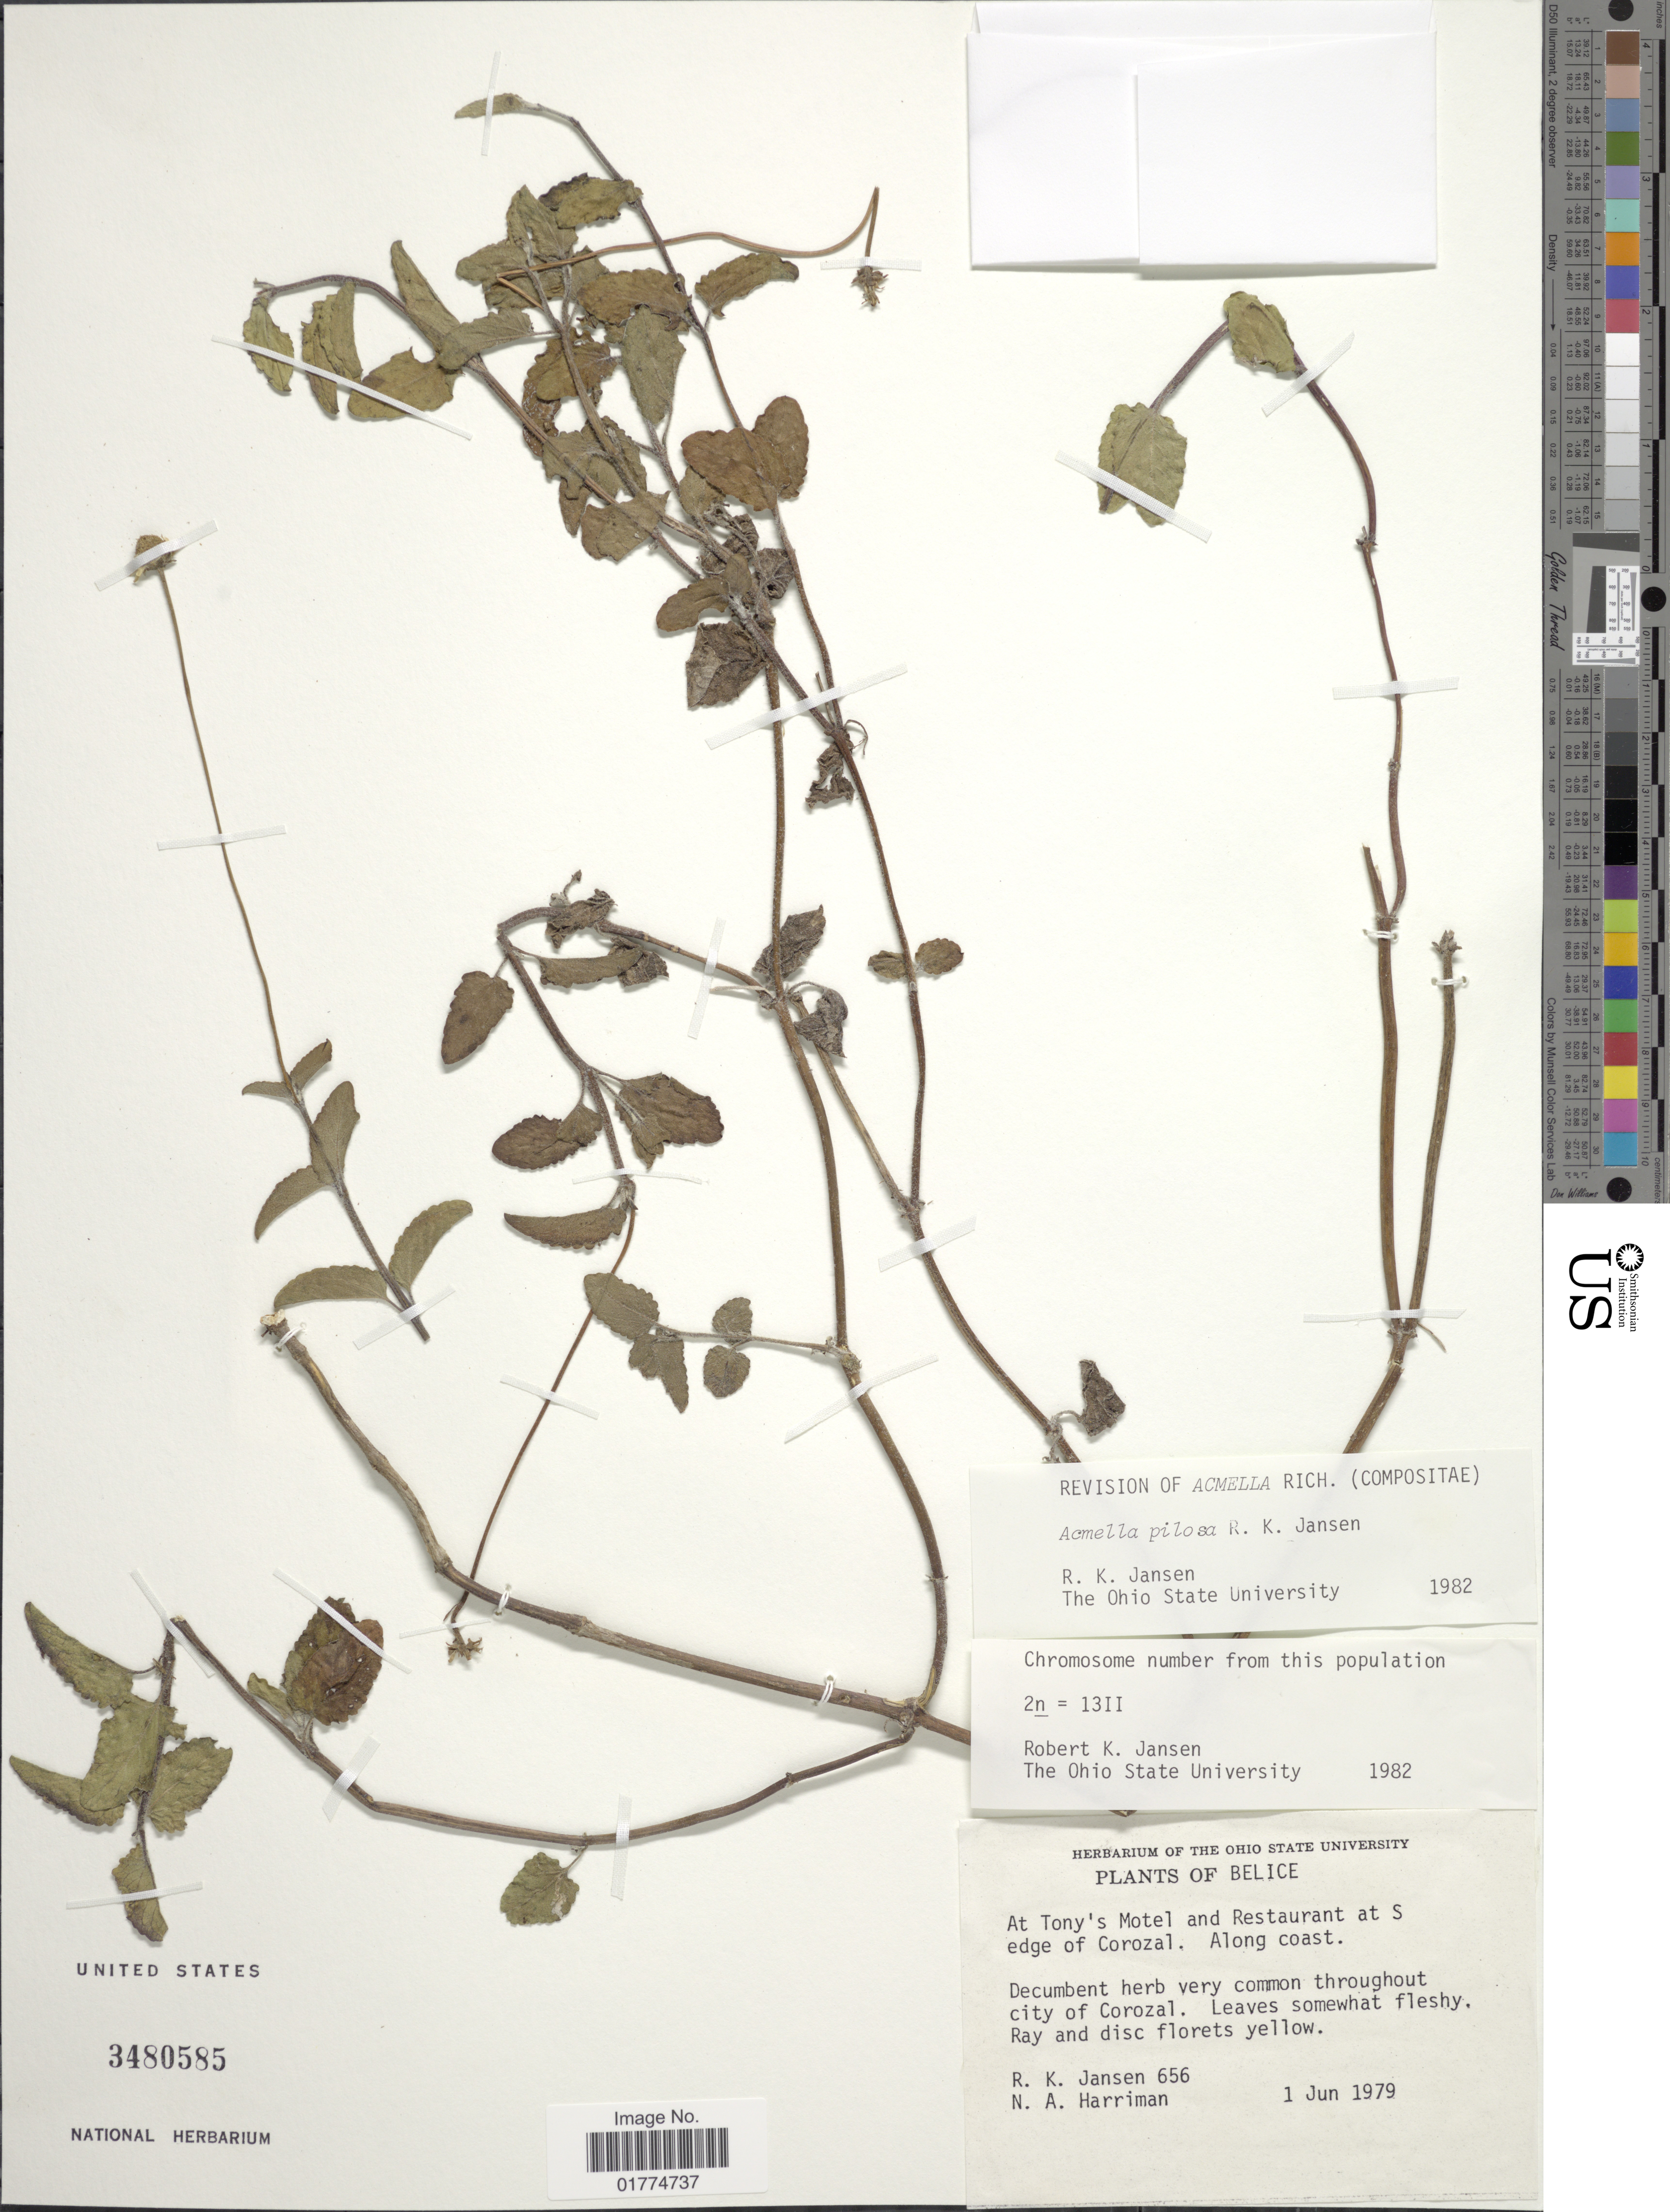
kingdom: Plantae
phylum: Tracheophyta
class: Magnoliopsida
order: Asterales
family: Asteraceae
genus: Acmella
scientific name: Acmella pilosa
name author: R.K. Jansen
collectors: R. K. Jansen & N. A. Harriman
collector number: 656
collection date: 1979-06-01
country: Belize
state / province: Corozal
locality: Belice. At Tony's Motel and Restaurant at S edge of Corozal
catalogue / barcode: US 3480585